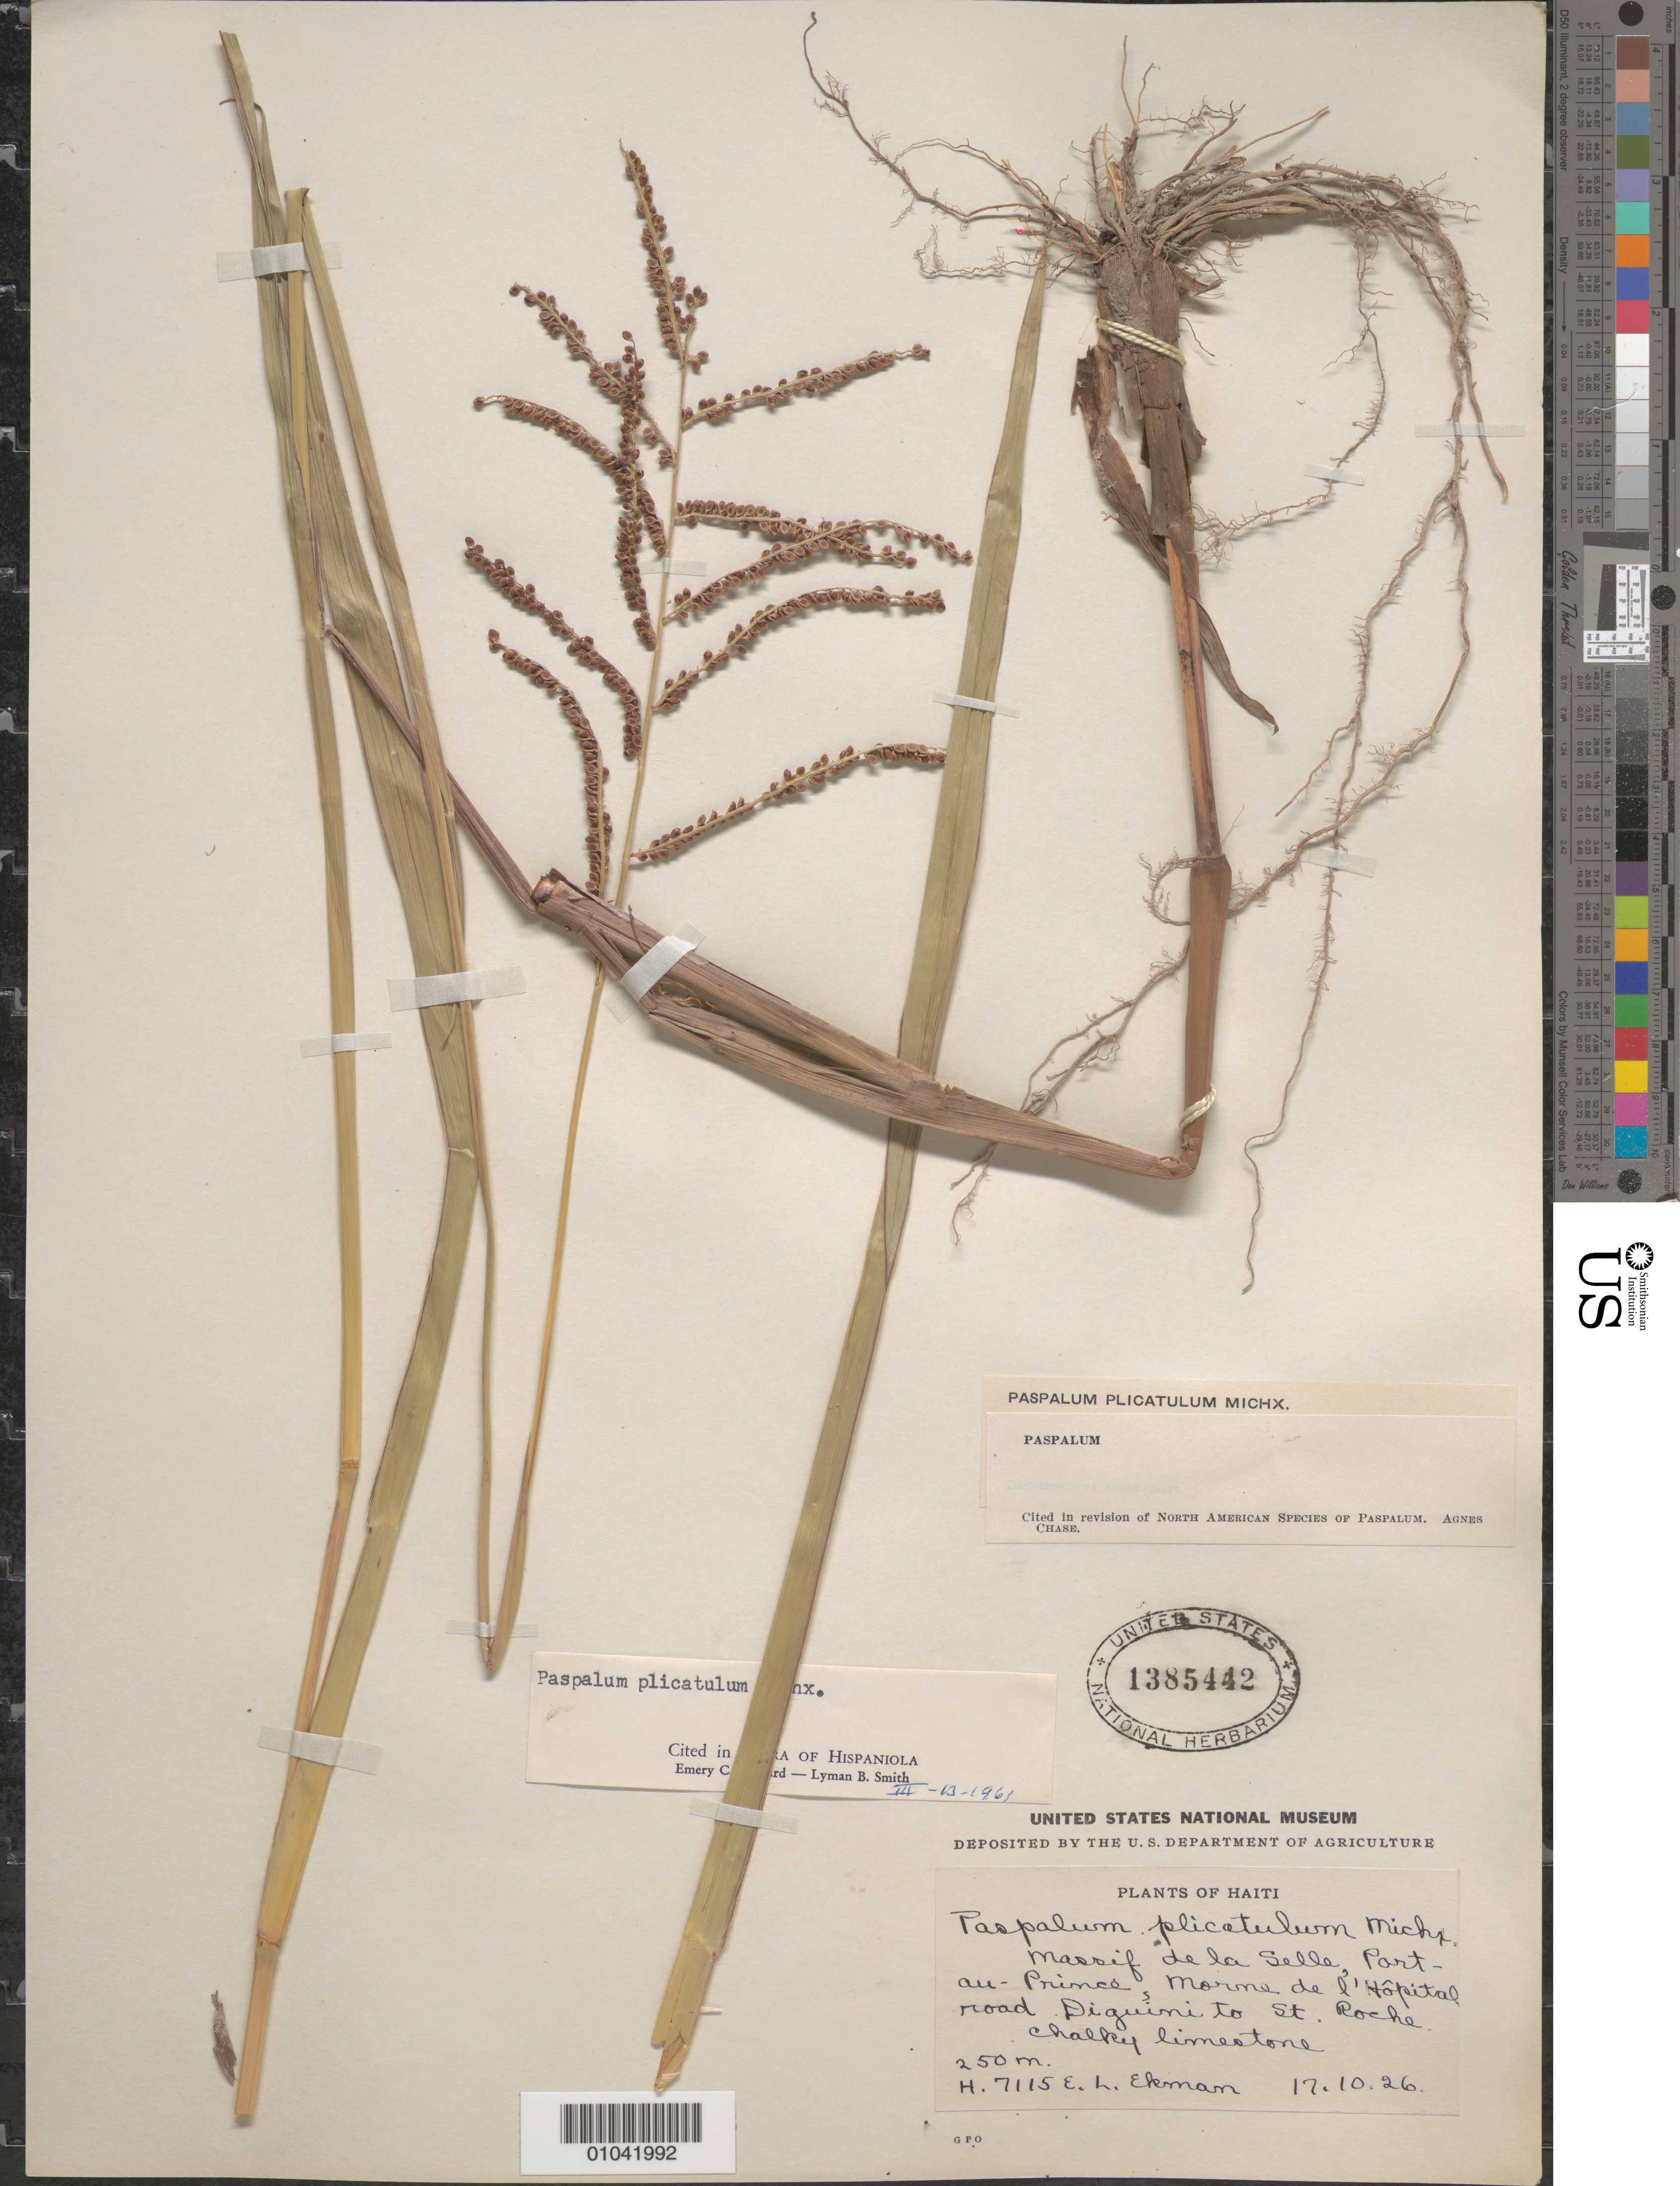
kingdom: Plantae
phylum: Tracheophyta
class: Liliopsida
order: Poales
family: Poaceae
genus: Paspalum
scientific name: Paspalum plicatulum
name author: Michx.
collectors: E. L. Ekman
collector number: H 7115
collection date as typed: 17 Oct 1926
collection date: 1926-10-17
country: Haiti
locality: Massif de la Selle, Port-au-Prince, Morne de l'Hopital road, Diguini to St. Roche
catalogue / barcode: US 1385442